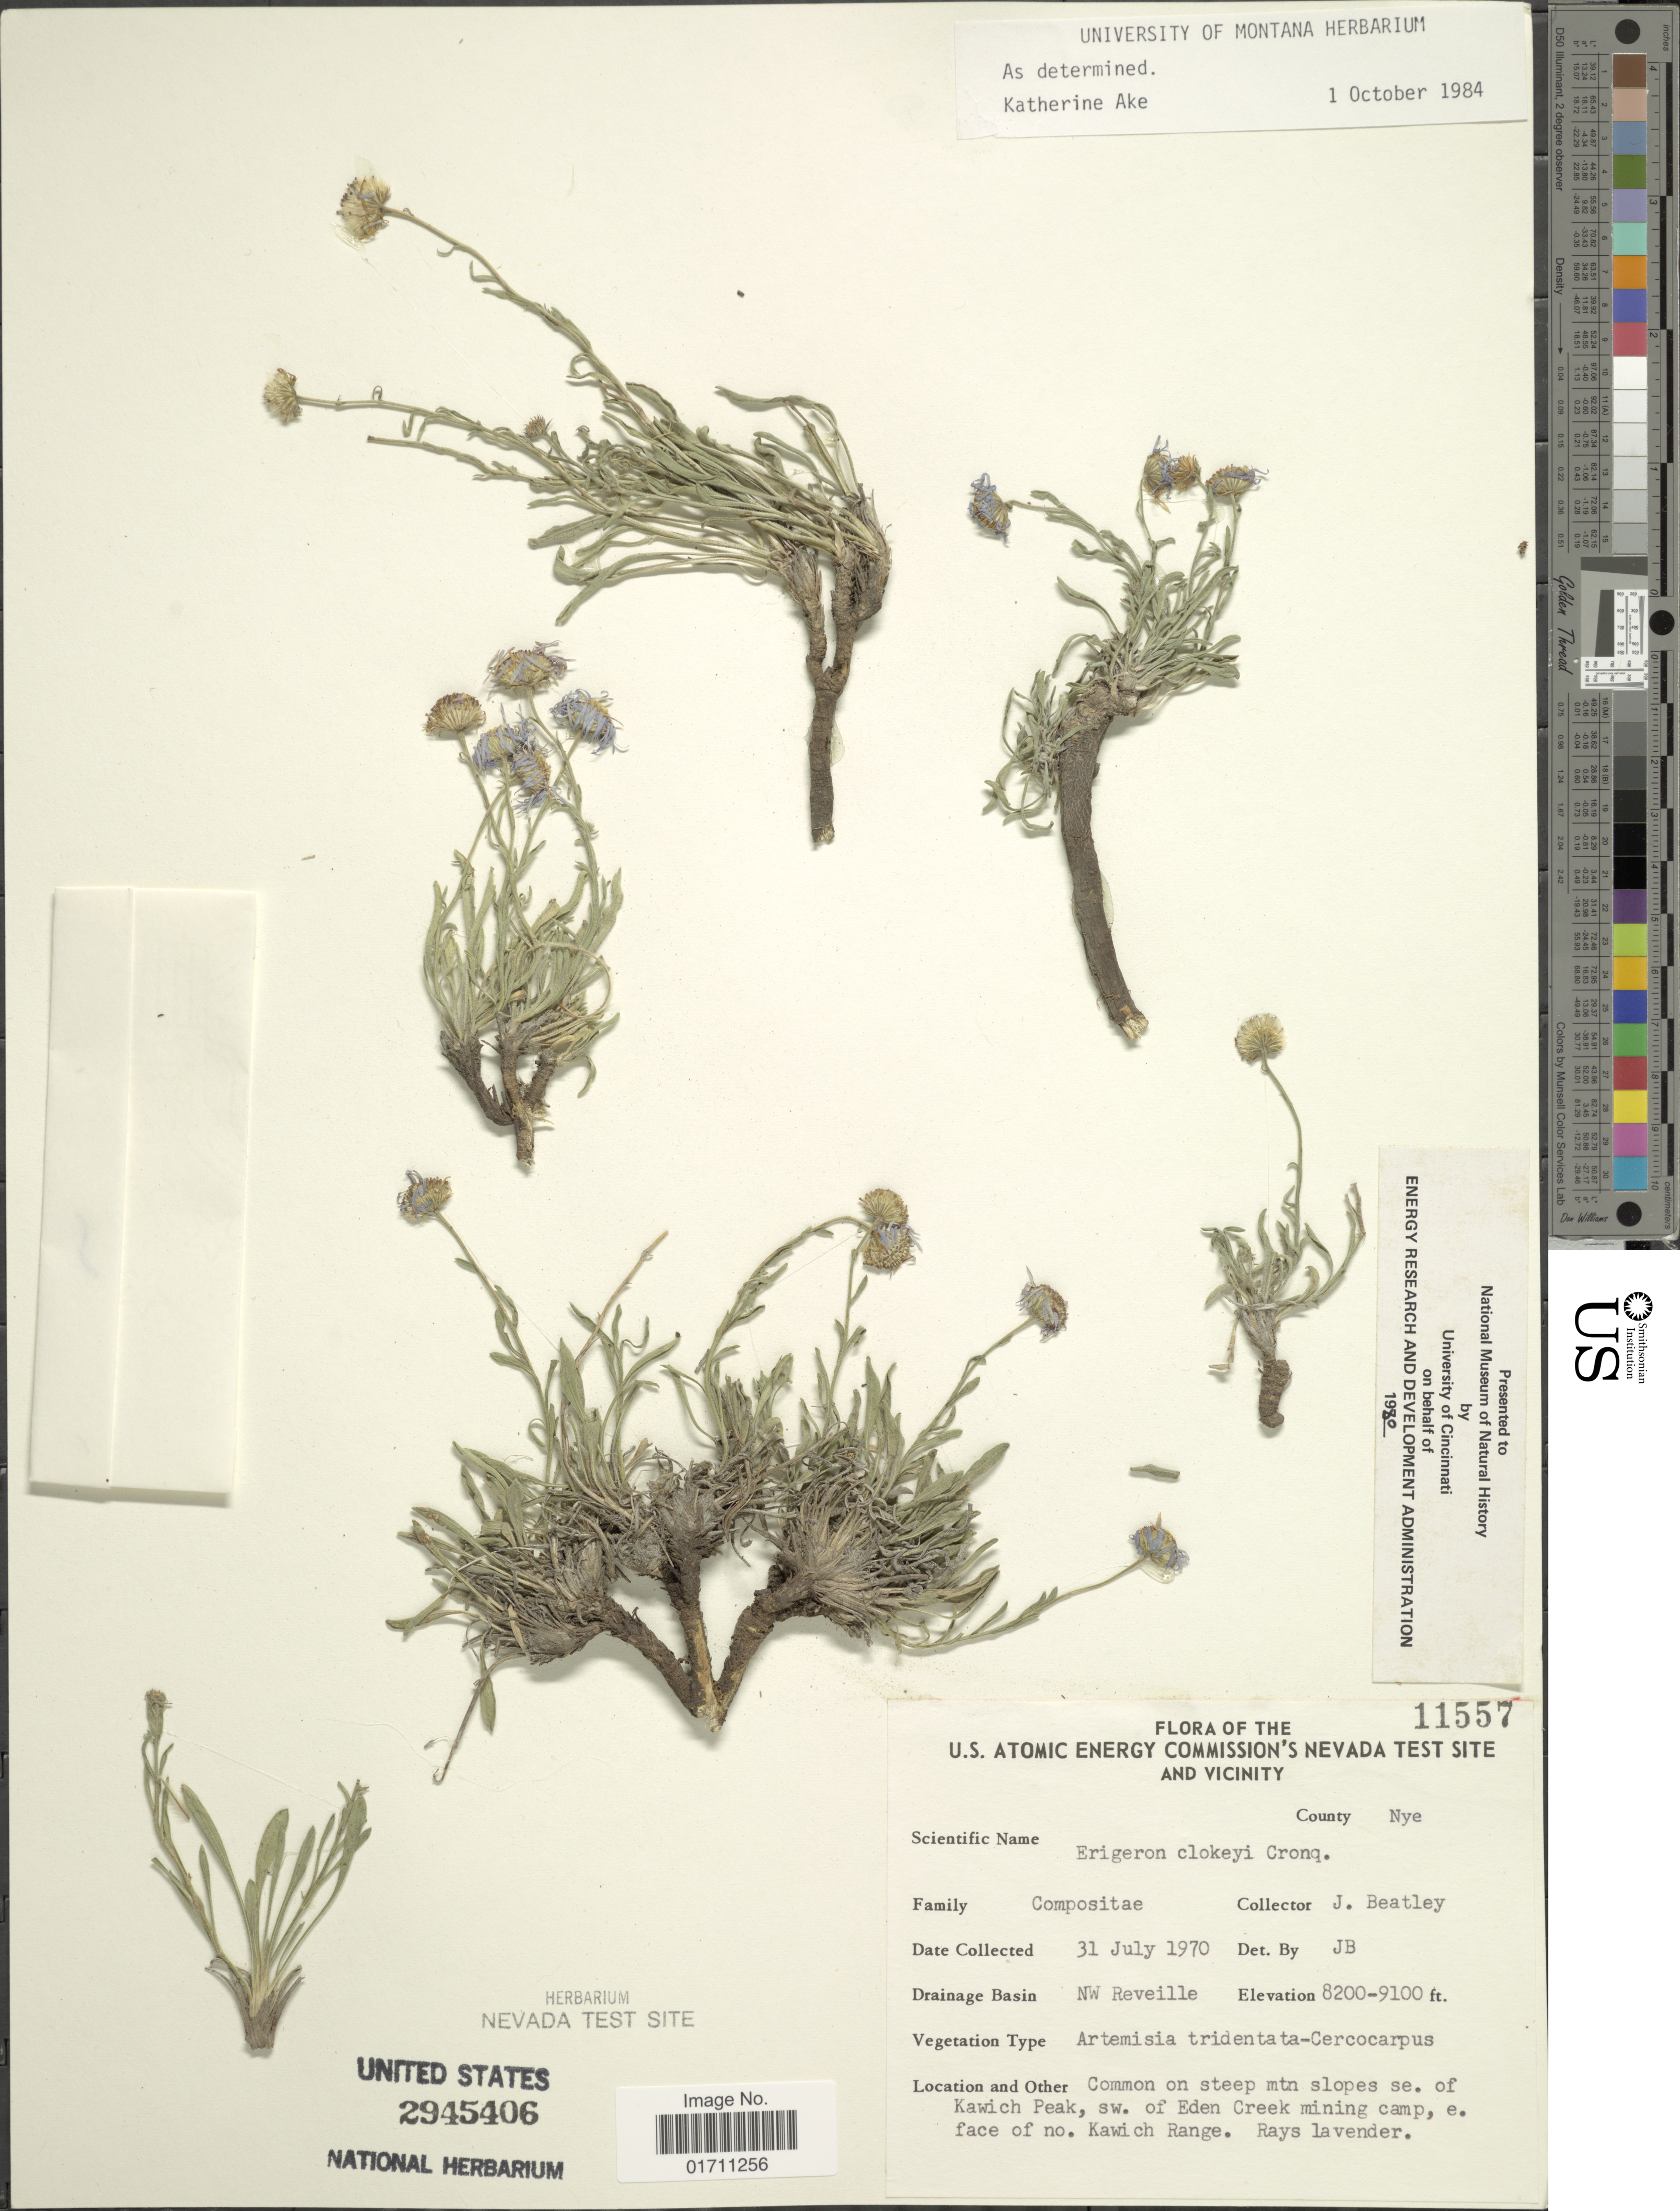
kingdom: Plantae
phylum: Tracheophyta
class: Magnoliopsida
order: Asterales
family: Asteraceae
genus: Erigeron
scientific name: Erigeron clokeyi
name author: Cronq.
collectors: J. C. Beatley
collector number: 11557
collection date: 1970-07-31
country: United States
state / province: Nevada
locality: U.S. Atomic Energy Commision's Nevada Test Site and Vicinity, County Nye, Drainage Basin NW Reveille, Common on steep mtn slopes se of Kawich Peak, sw of Eden Creek mining camp, e face of no. Kawich Range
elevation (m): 2499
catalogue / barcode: US 2945406